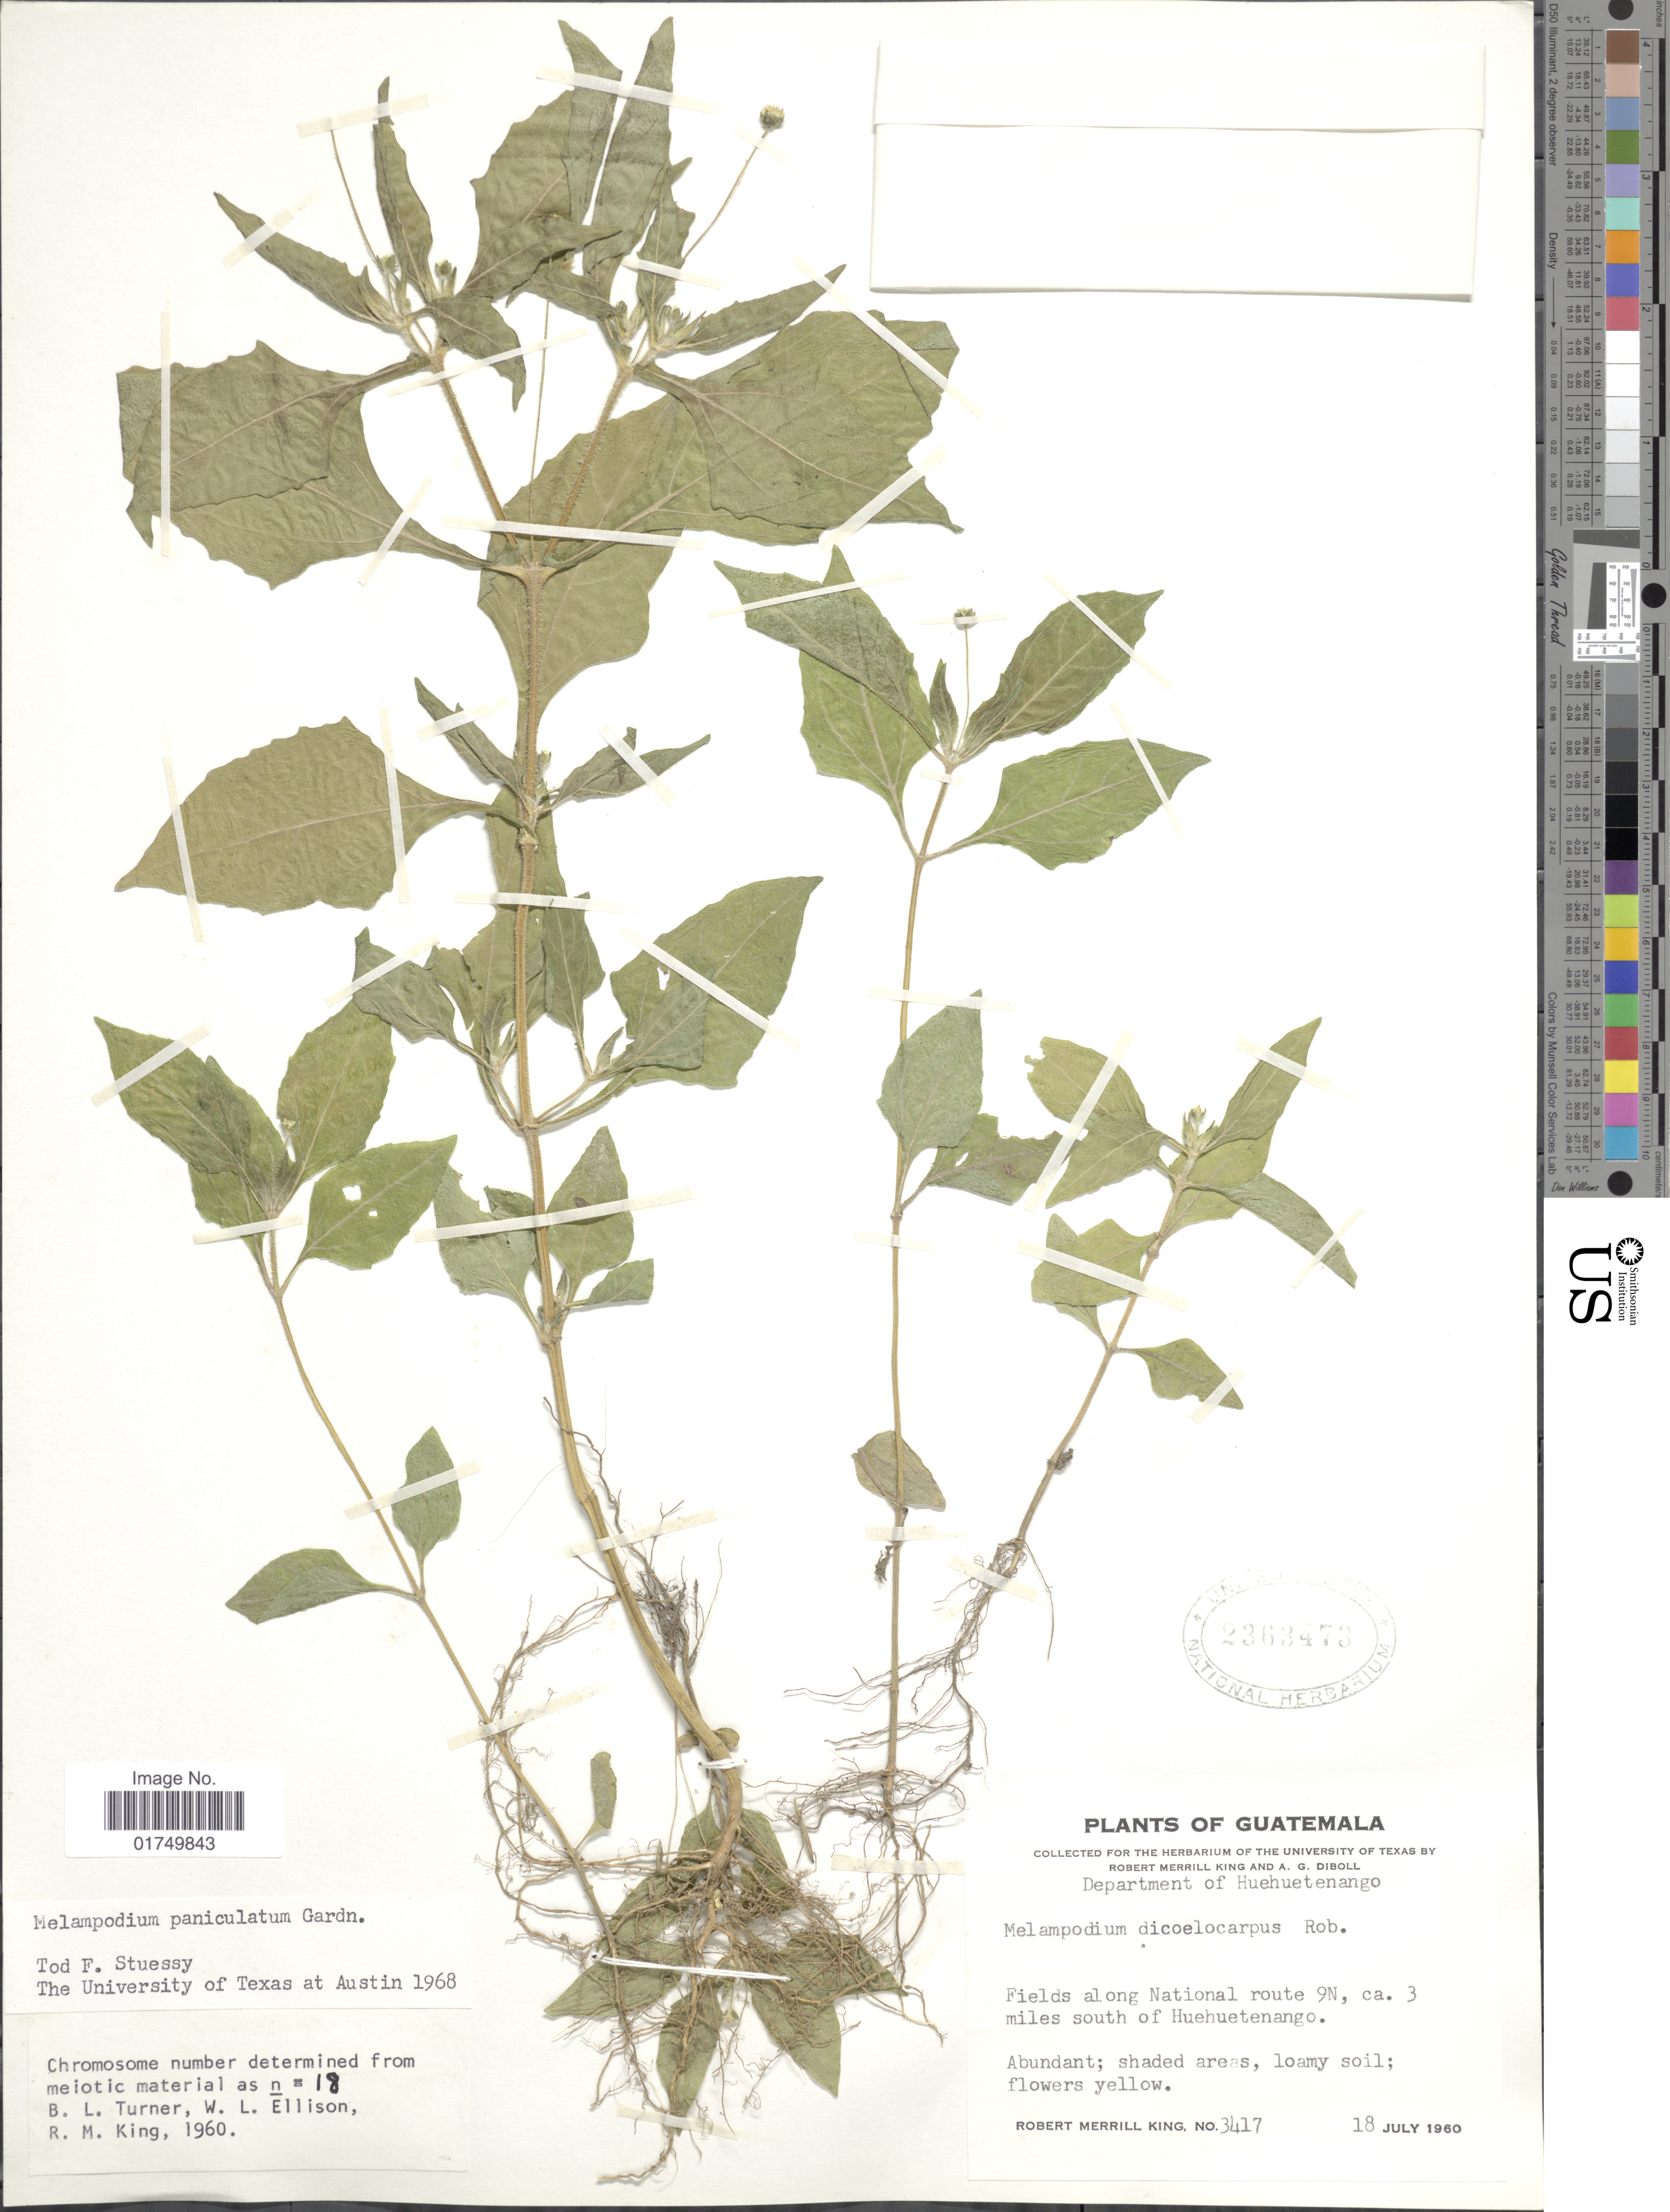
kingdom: Plantae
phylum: Tracheophyta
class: Magnoliopsida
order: Asterales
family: Asteraceae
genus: Melampodium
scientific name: Melampodium paniculatum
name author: Gardner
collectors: R. M. King & A. Diboll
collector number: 3417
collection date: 1960-07-18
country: Guatemala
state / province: Huehuetenango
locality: Along National route 9N, ca. 3 miles south of Huehuetenango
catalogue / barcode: US 2363473